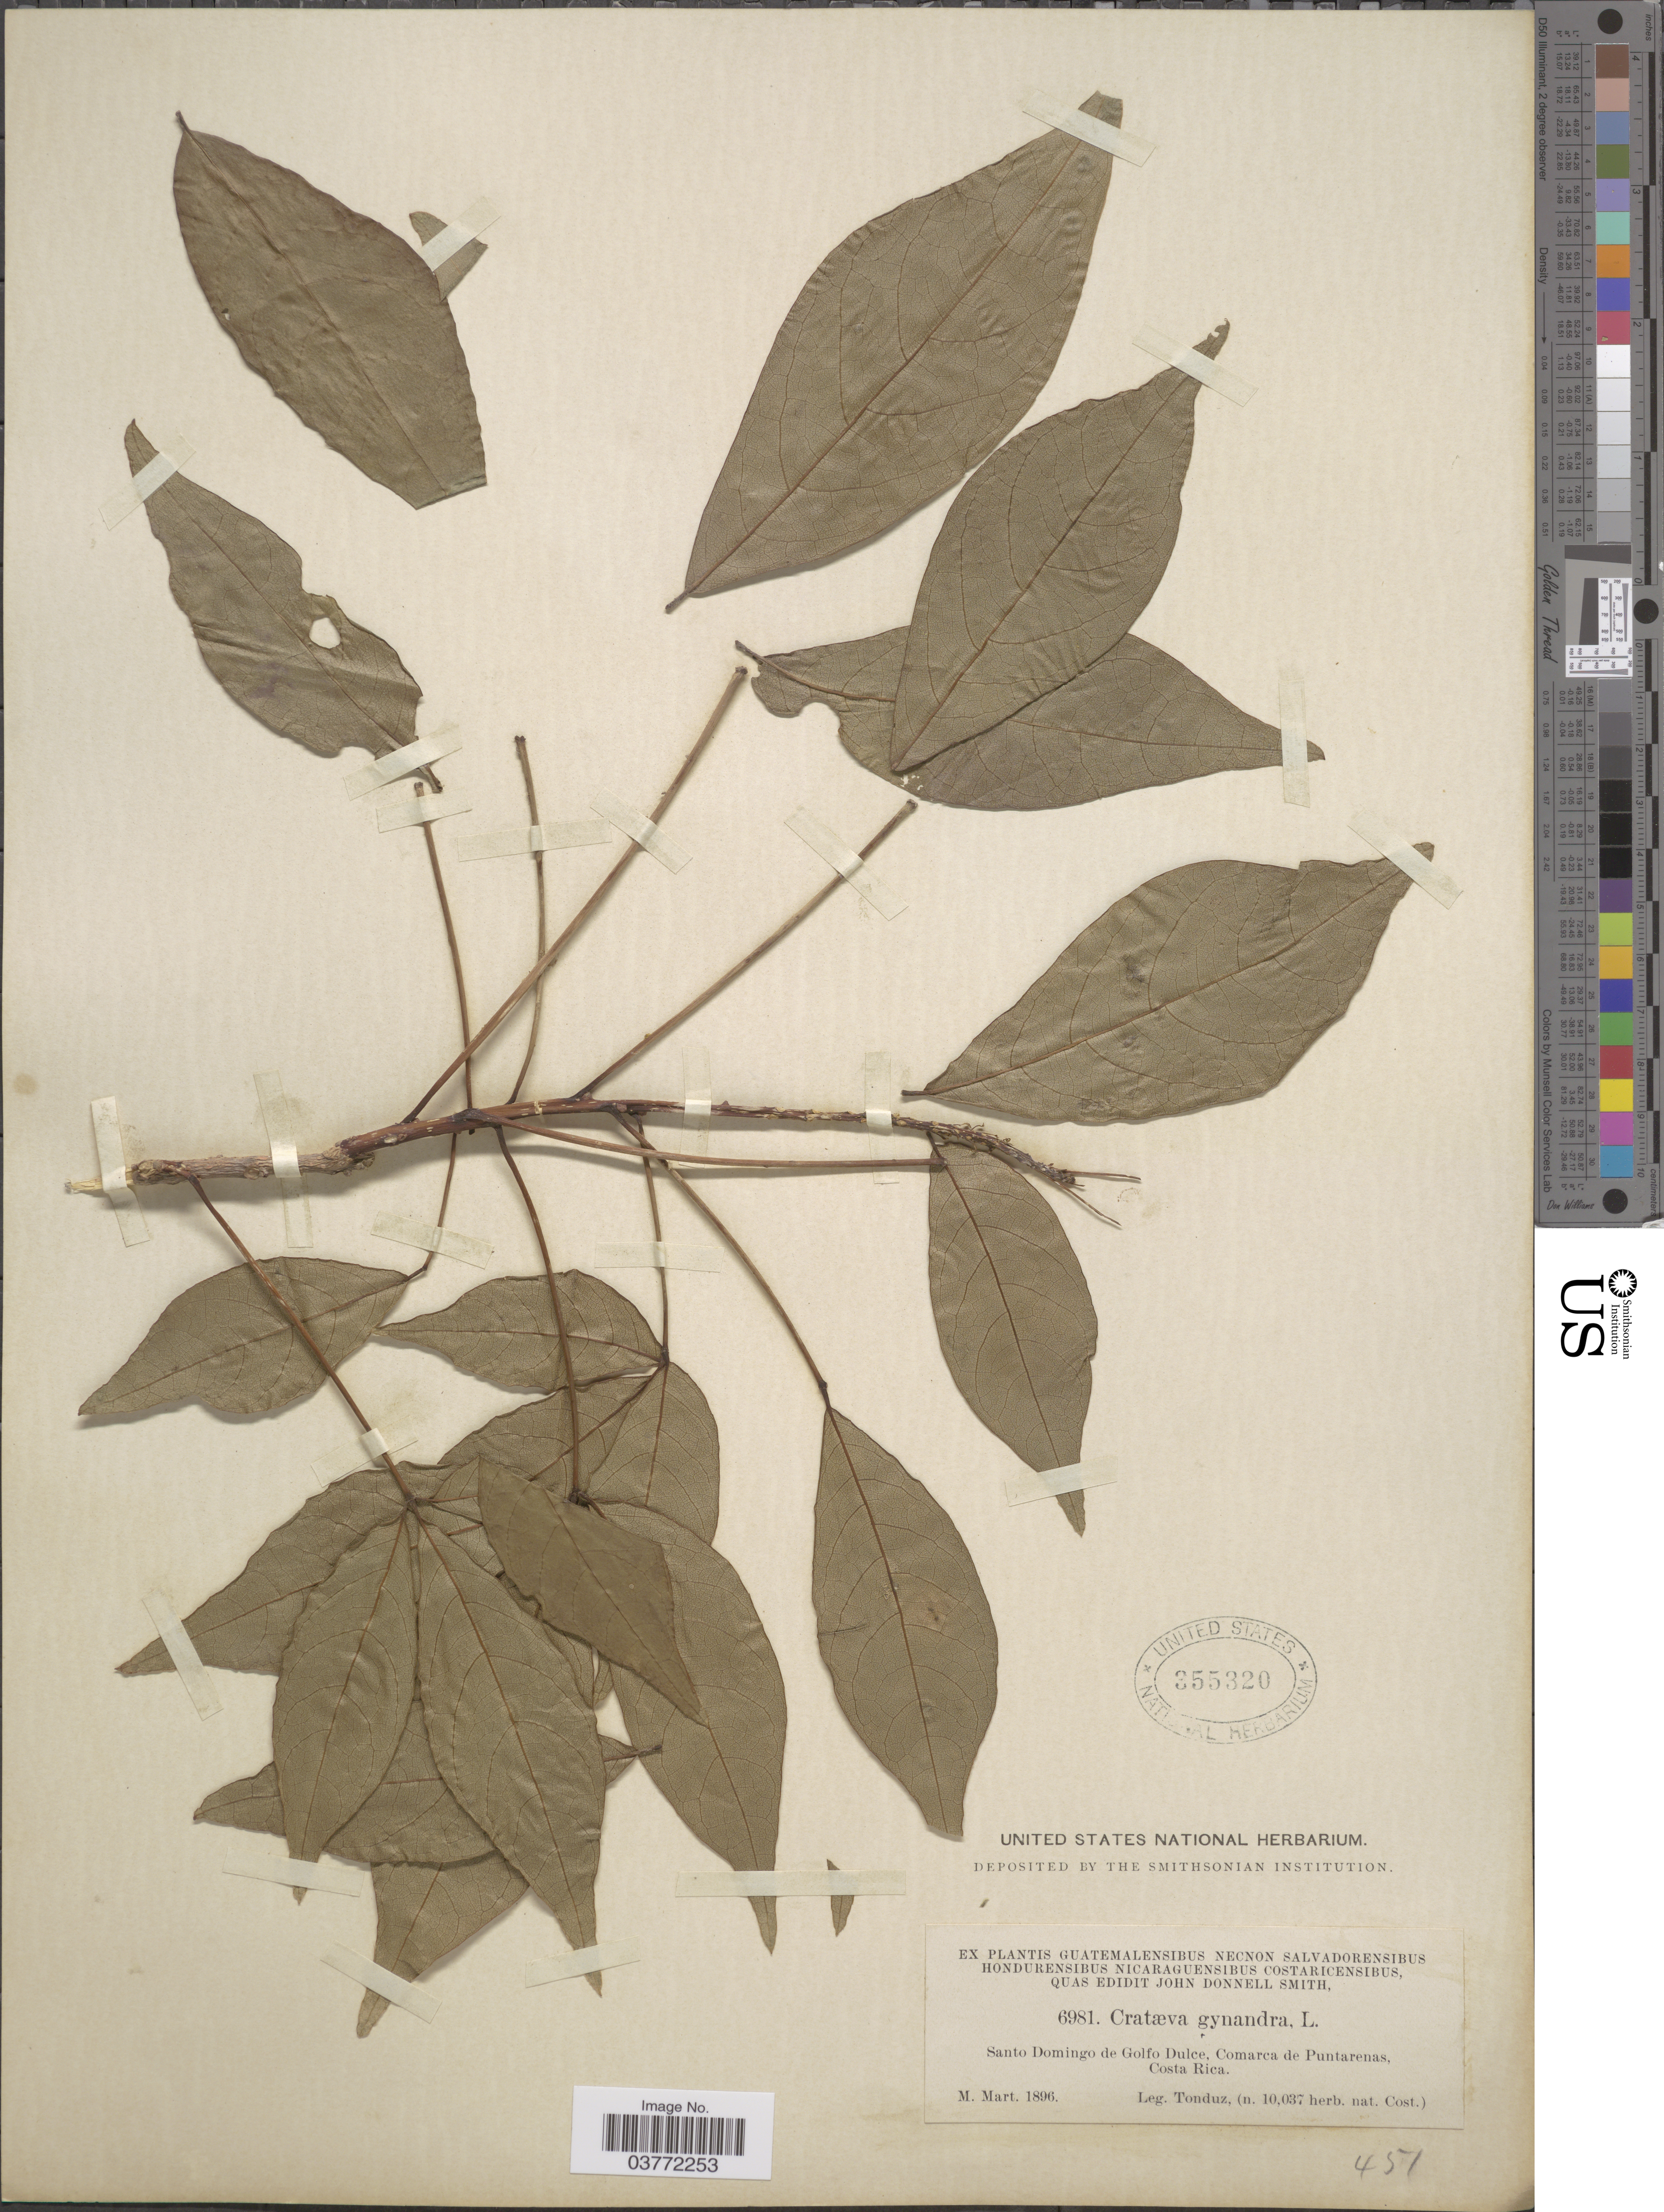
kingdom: Plantae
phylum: Tracheophyta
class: Magnoliopsida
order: Brassicales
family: Capparaceae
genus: Crateva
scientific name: Crateva tapia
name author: L.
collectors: Tonduz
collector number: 6981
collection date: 1896-03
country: Costa Rica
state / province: Puntarenas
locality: Santo Domingo de Golfo Dulce, Comarca de Puntarenas.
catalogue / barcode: US 355320